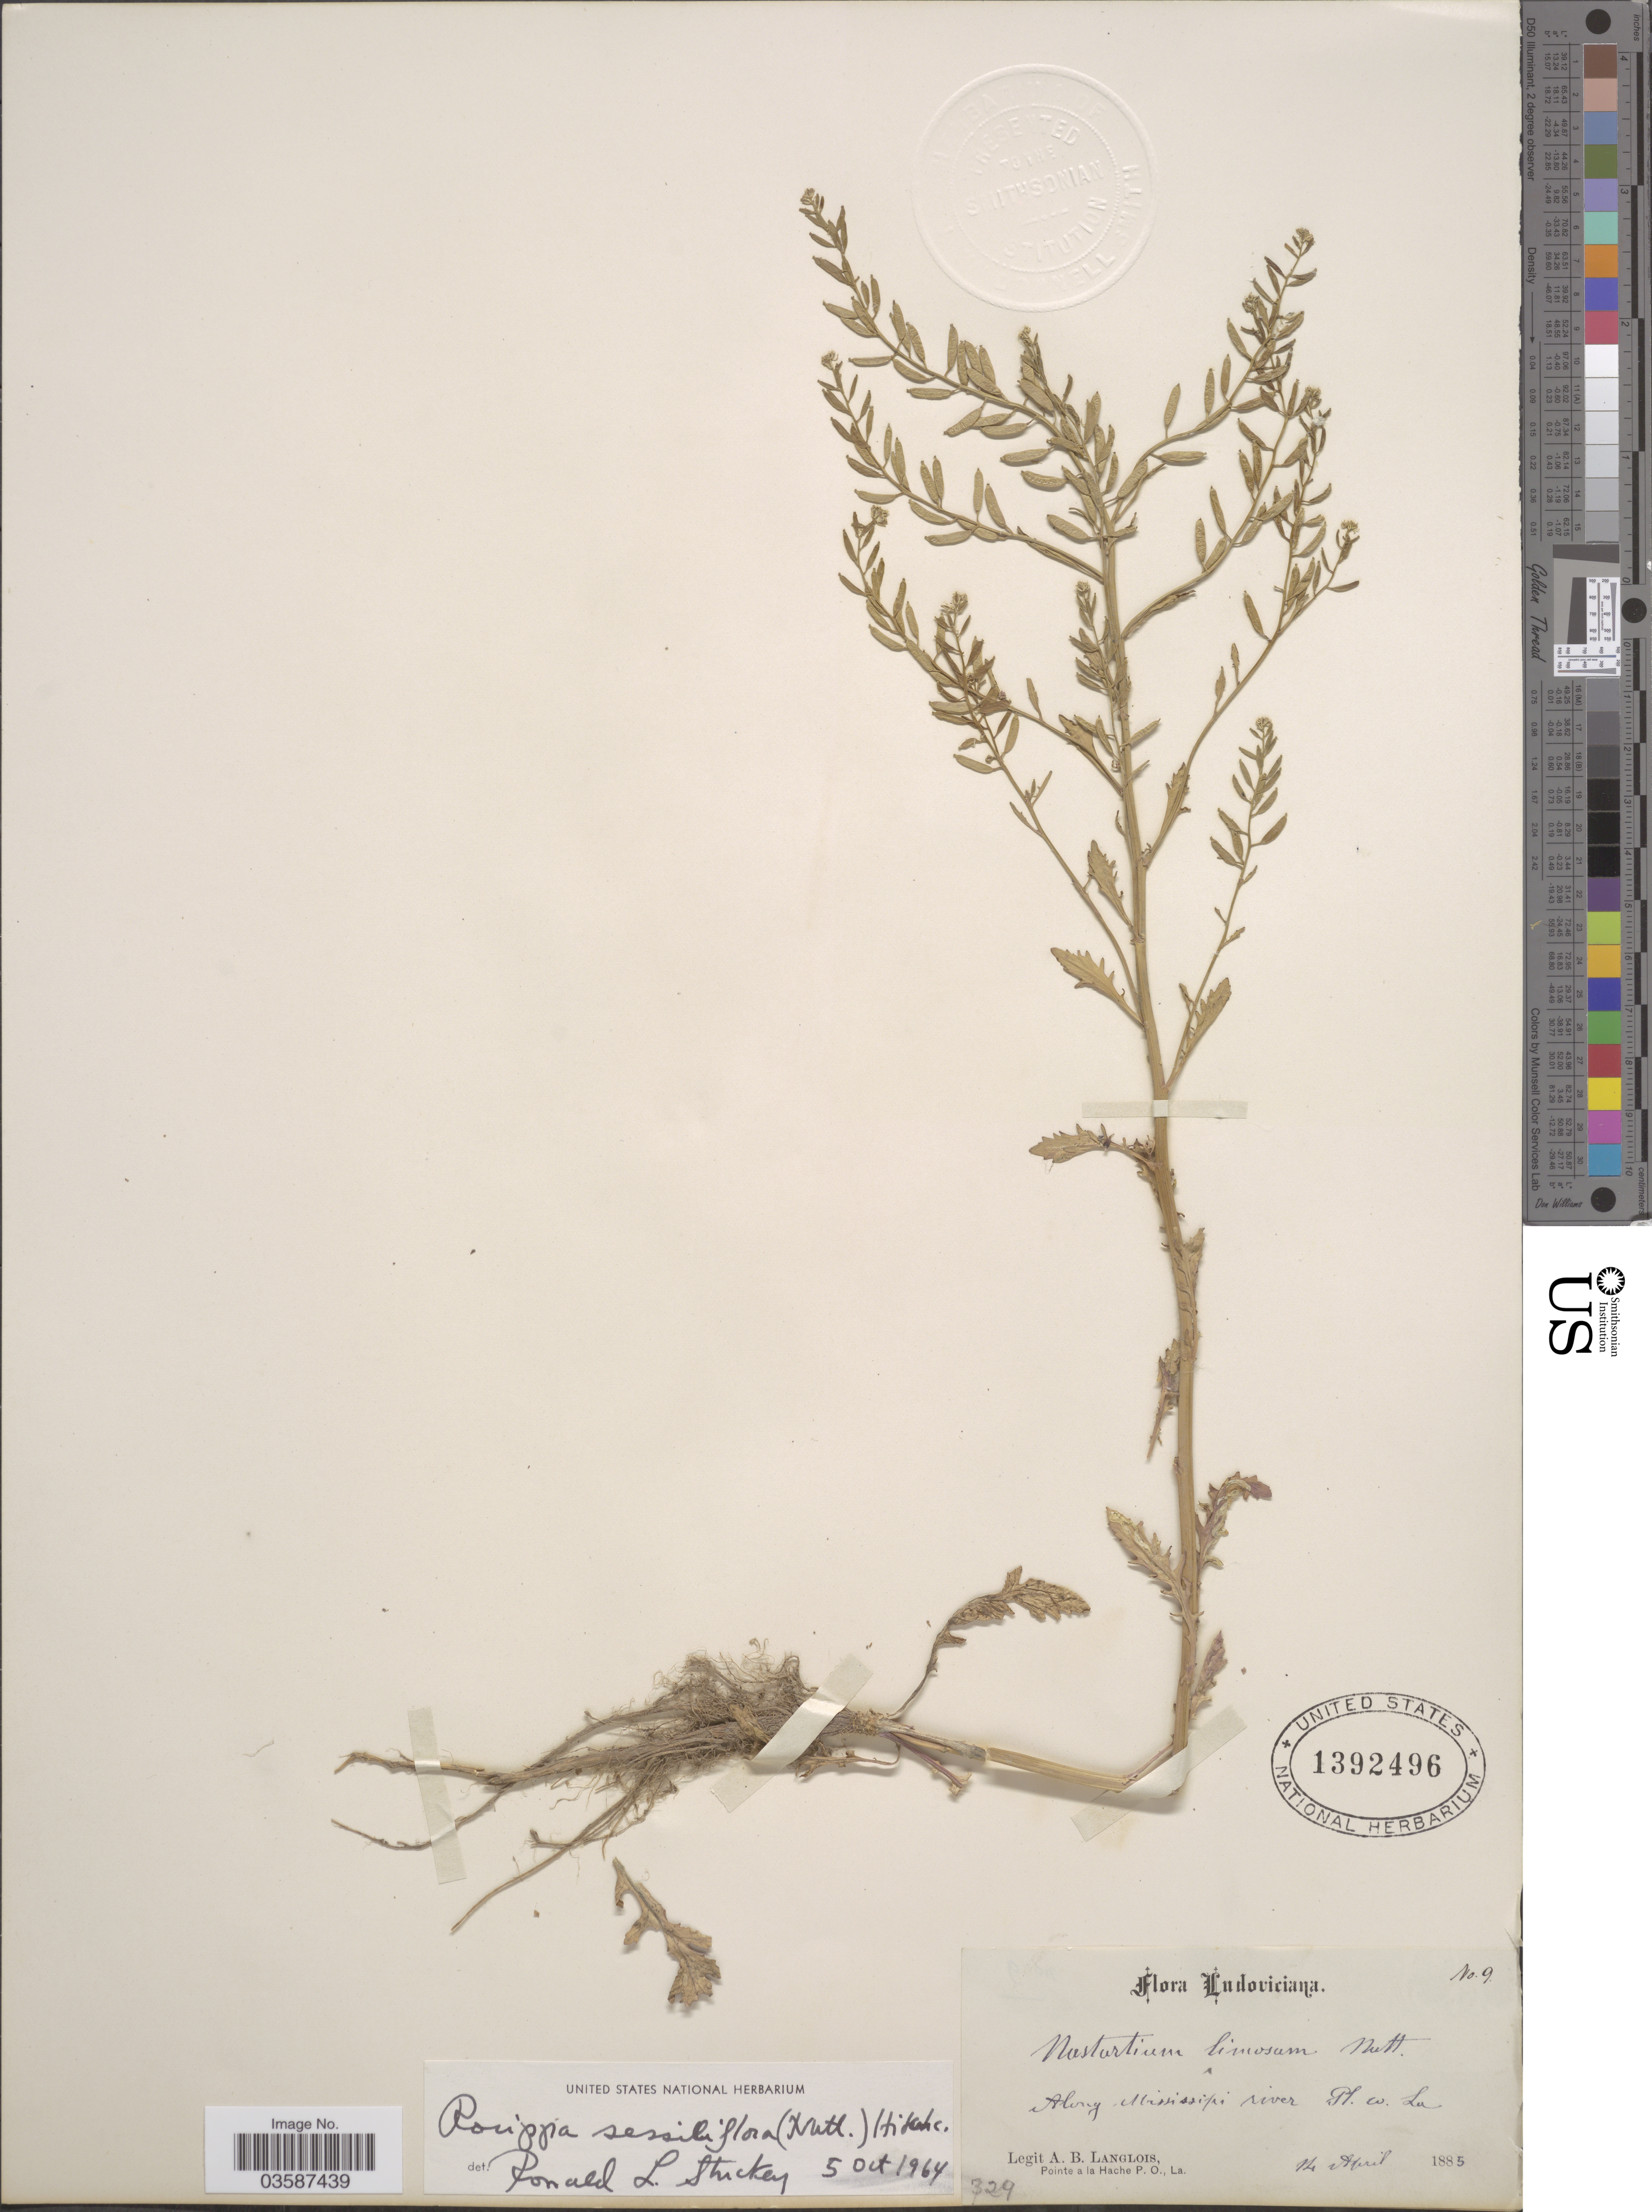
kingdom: Plantae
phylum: Tracheophyta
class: Magnoliopsida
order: Brassicales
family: Brassicaceae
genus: Rorippa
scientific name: Rorippa sessiliflora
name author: (Nutt.) Hitchc.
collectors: A. Langlois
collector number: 9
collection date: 1885-04-14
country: United States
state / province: Louisiana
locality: Along Mississippi River. Pl. W. La.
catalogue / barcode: US 1392496